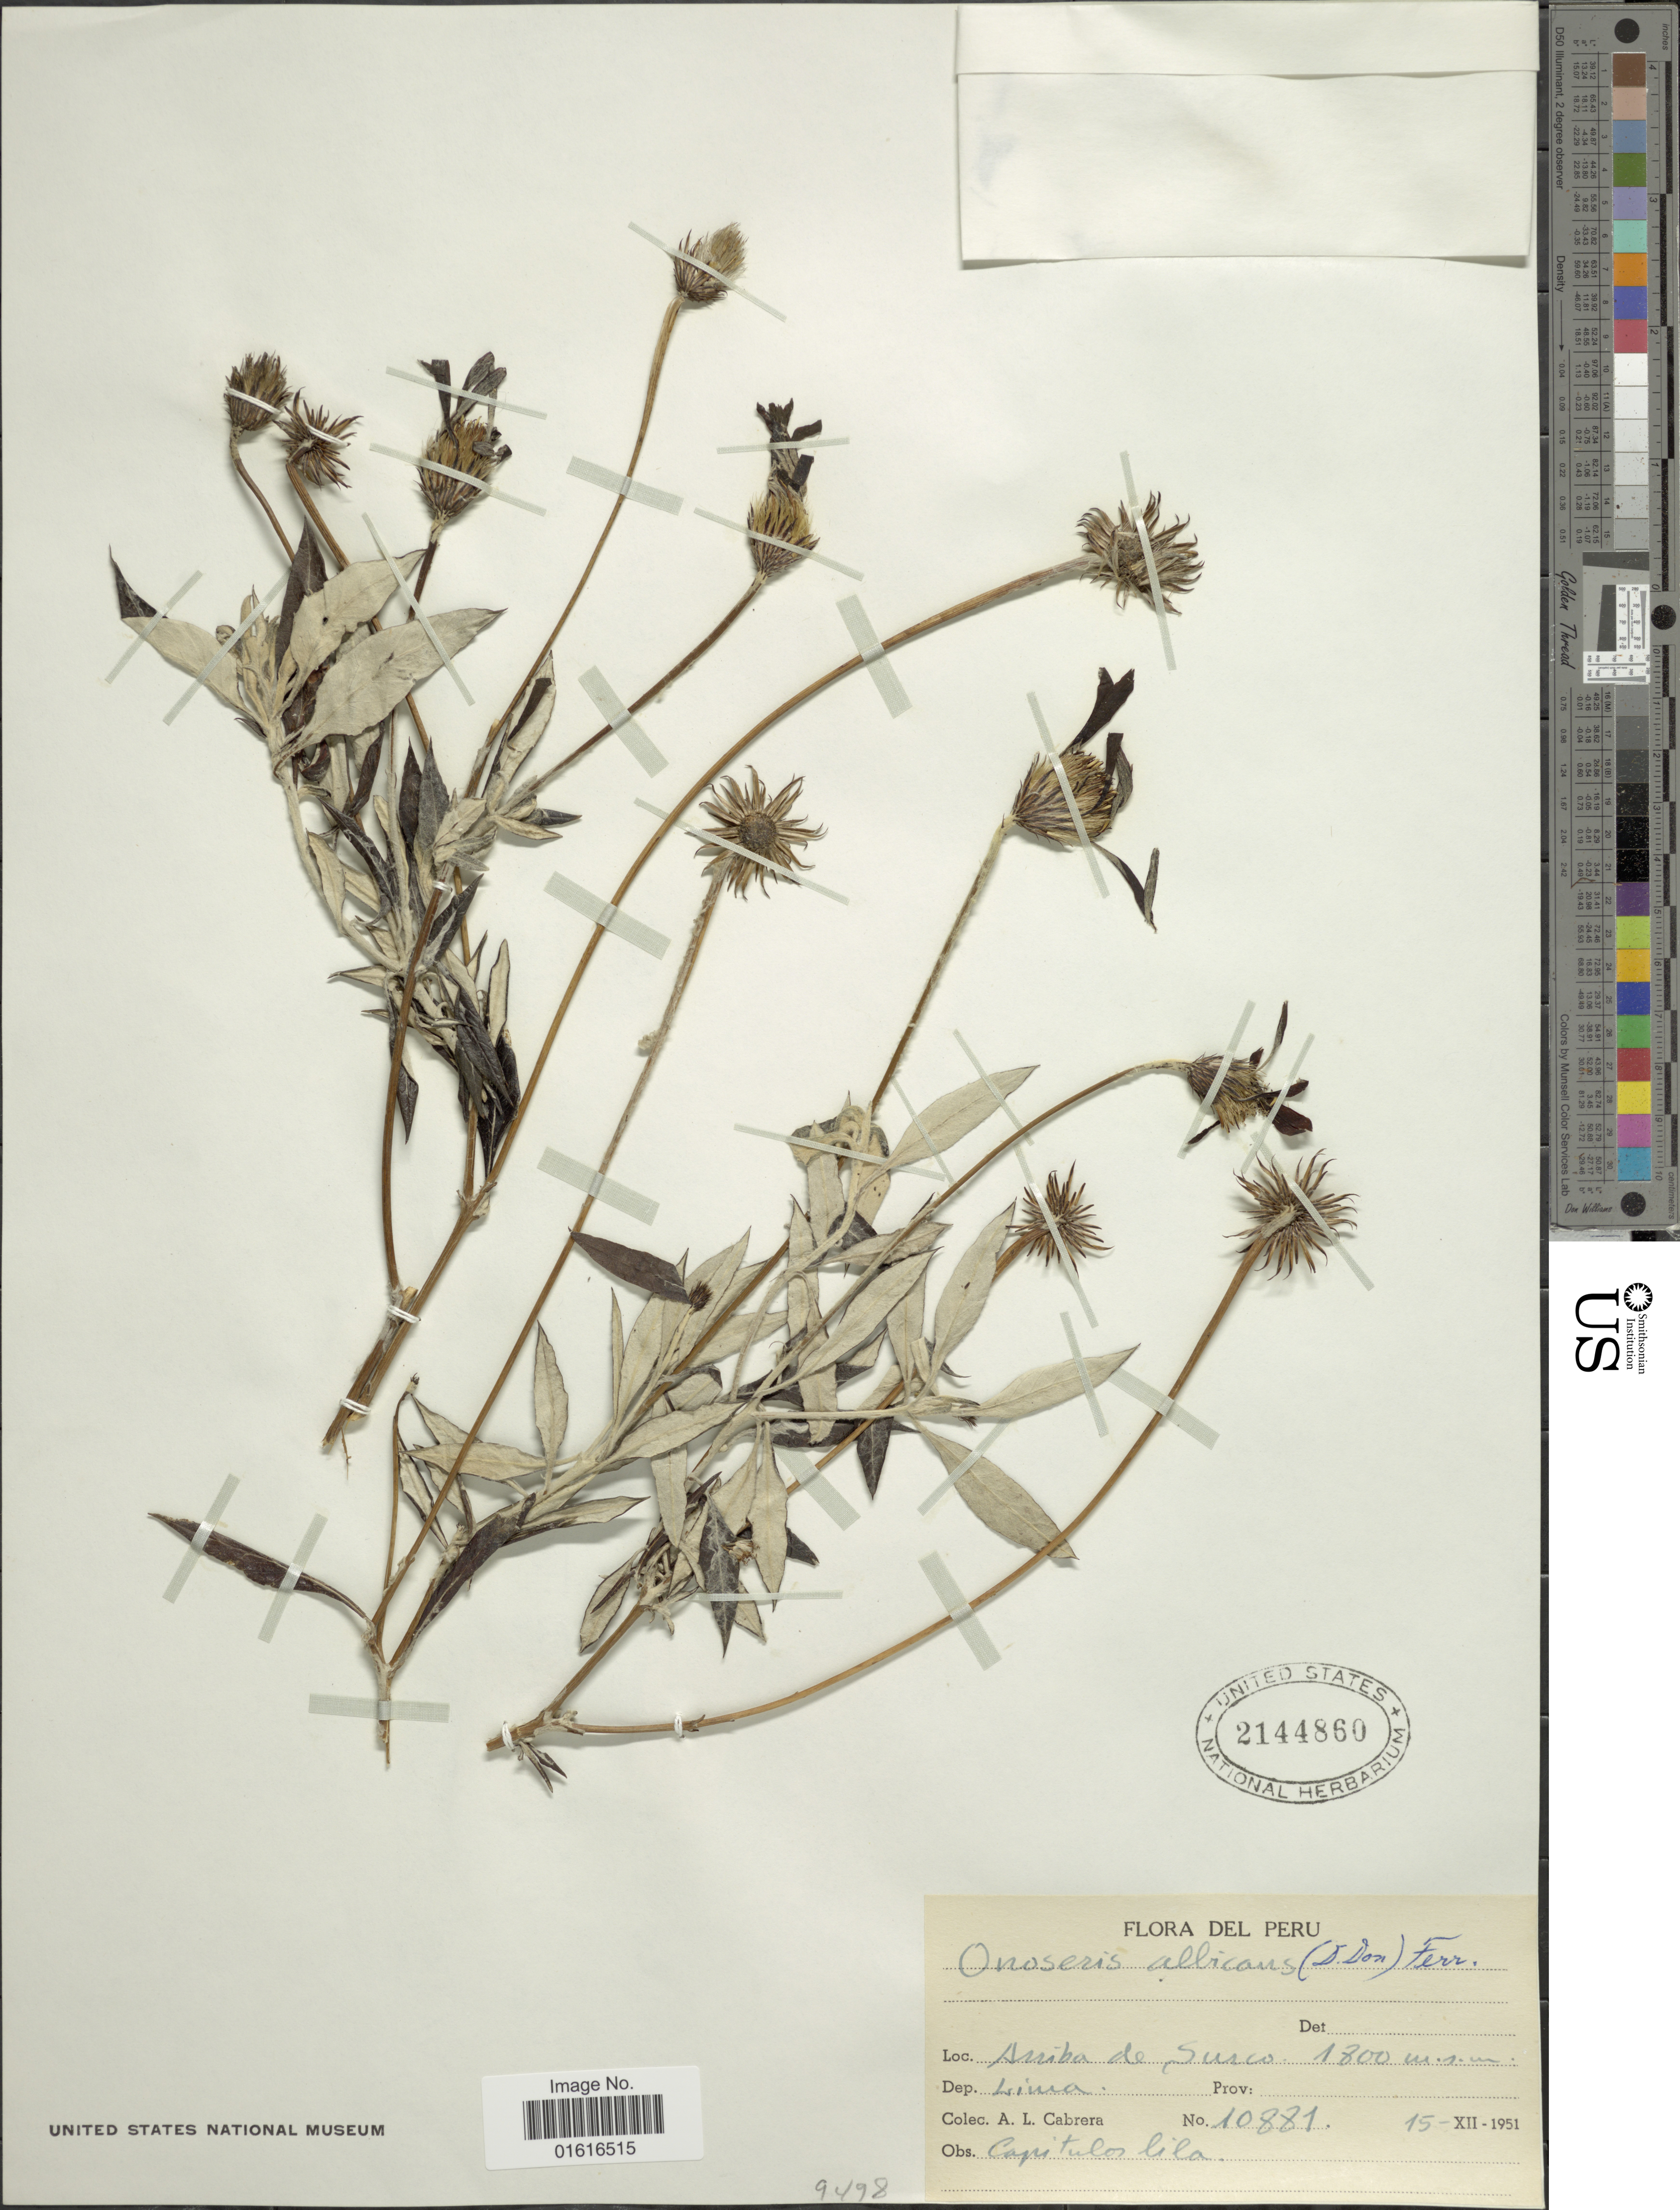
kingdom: Plantae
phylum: Tracheophyta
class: Magnoliopsida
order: Asterales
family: Asteraceae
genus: Onoseris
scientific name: Onoseris albicans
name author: (D. Don) Ferreyra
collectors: A. L. Cabrera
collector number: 10881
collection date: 1951-12-15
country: Peru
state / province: Lima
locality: Arriba de Surco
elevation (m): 1800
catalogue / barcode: US 2144860